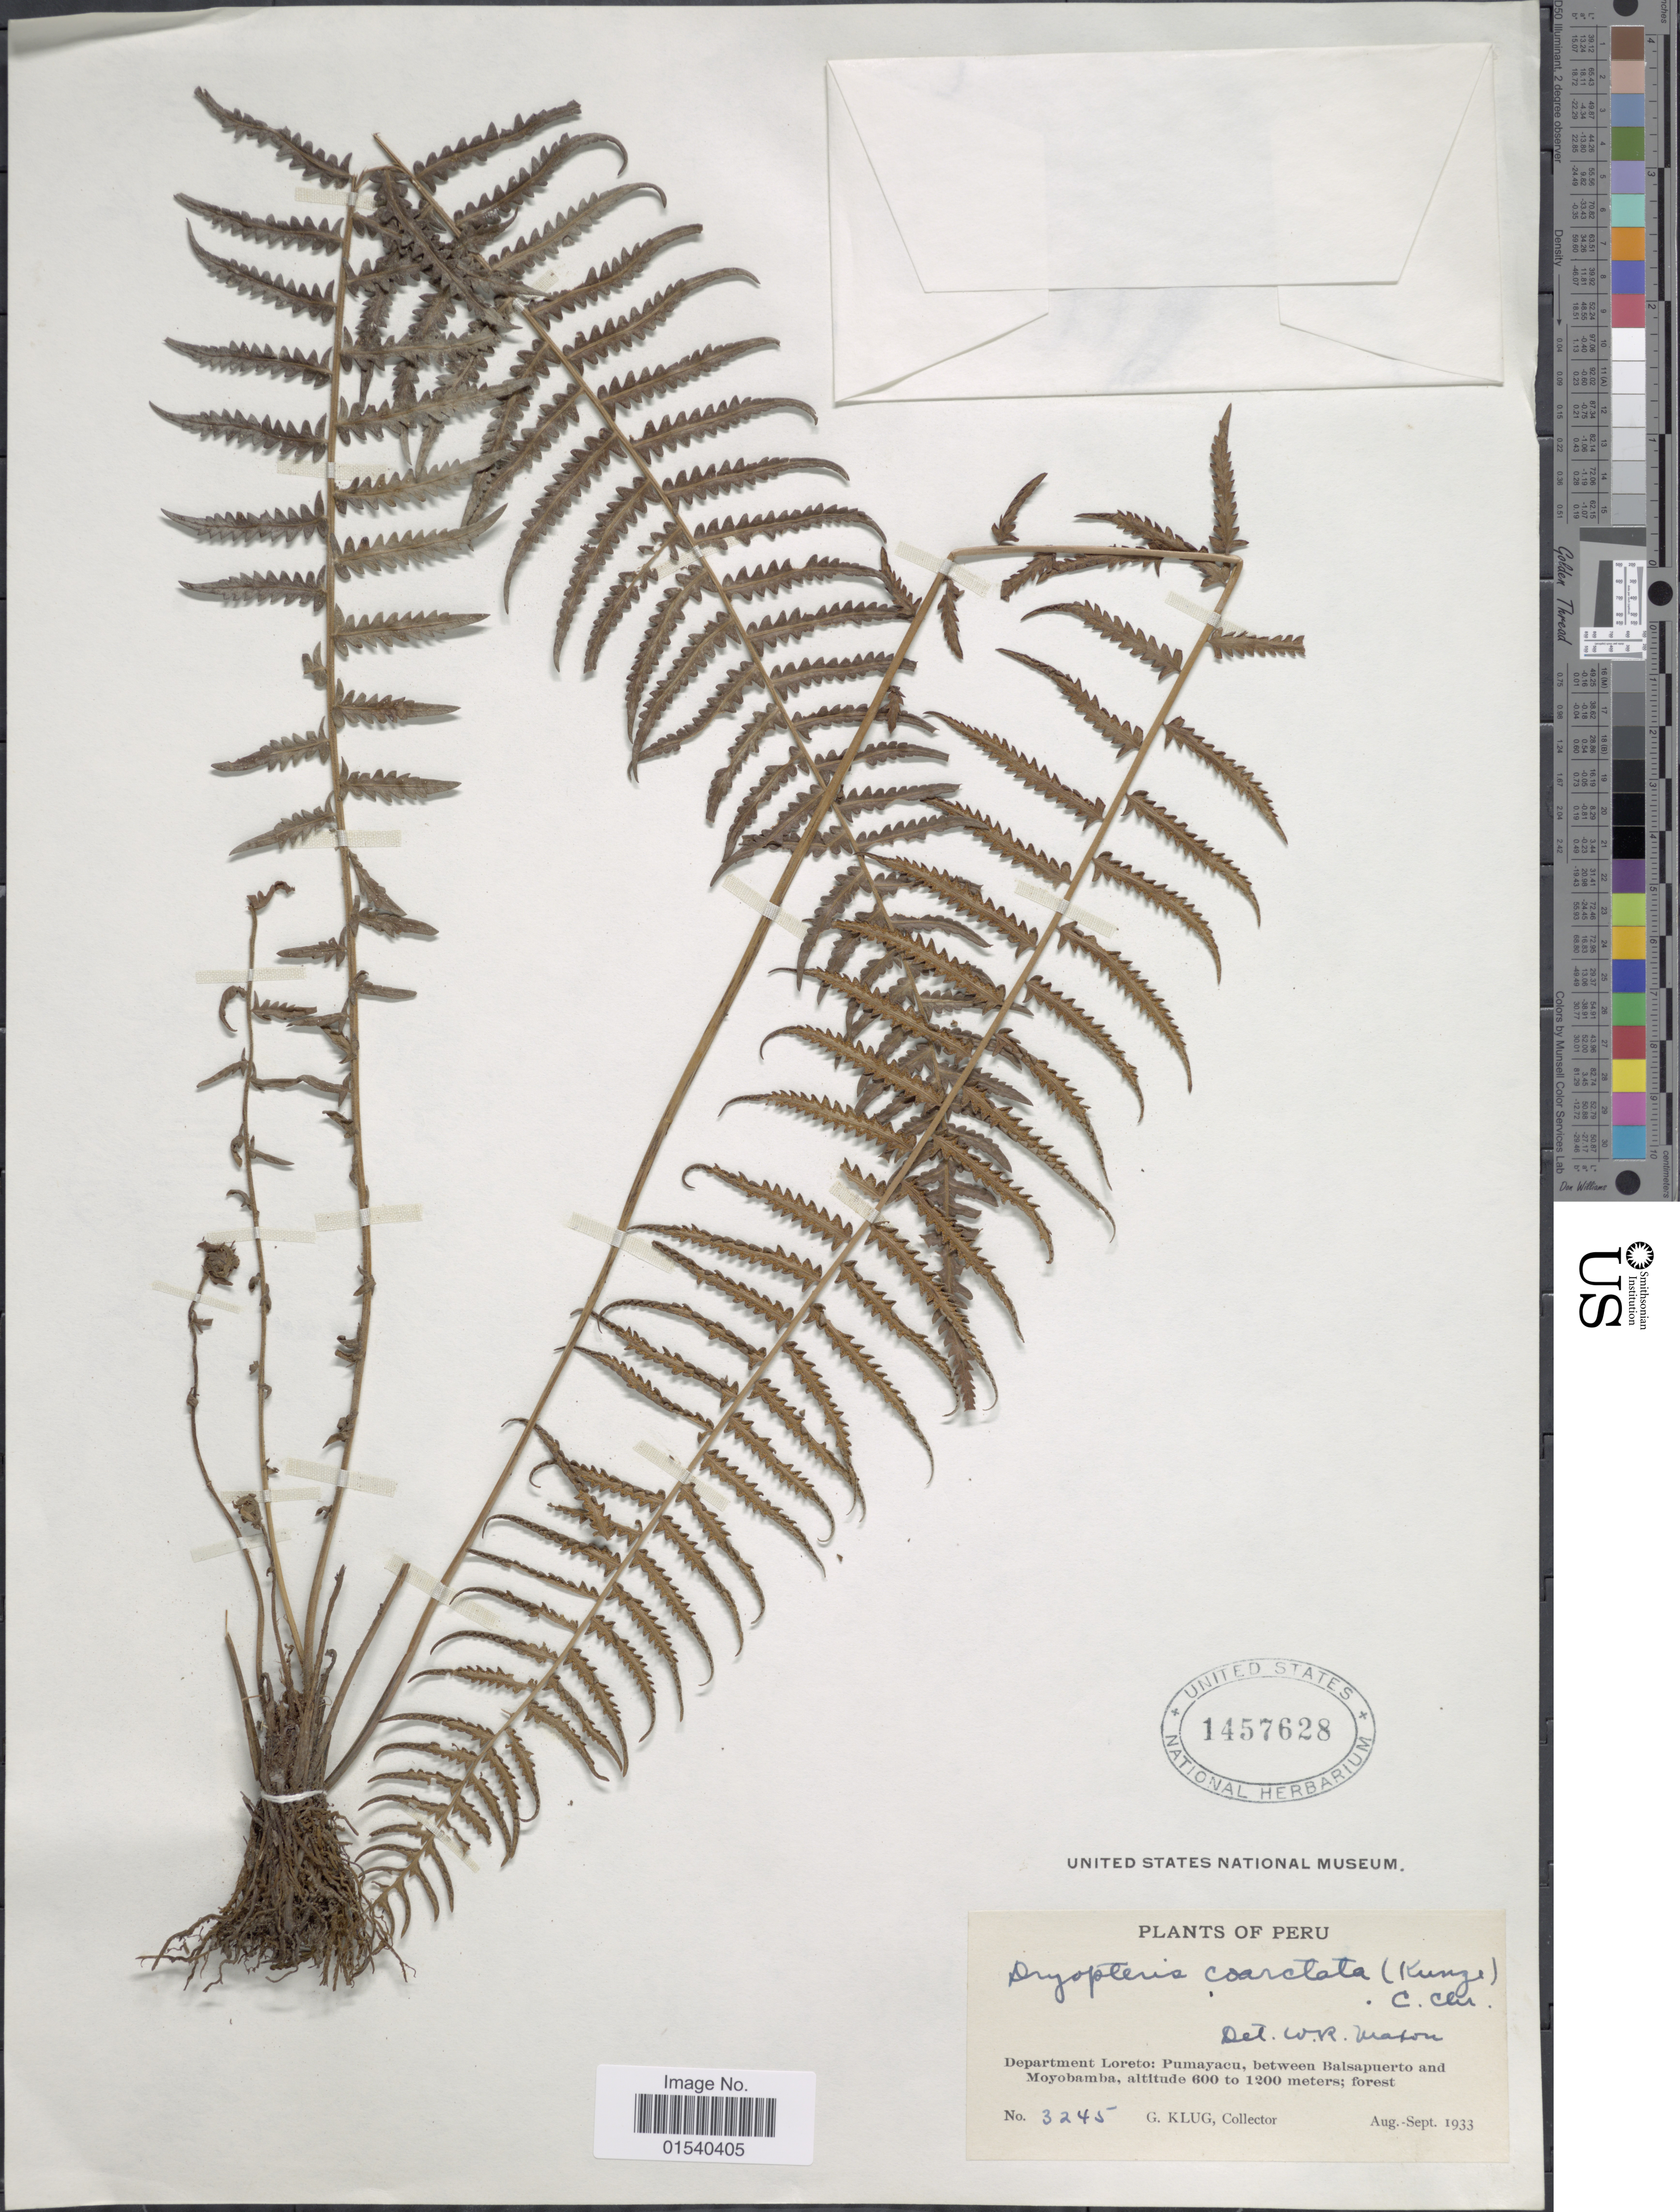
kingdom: Plantae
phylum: Tracheophyta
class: Polypodiopsida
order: Polypodiales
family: Thelypteridaceae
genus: Amauropelta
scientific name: Amauropelta opposita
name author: (Vahl) Pic. Serm.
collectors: G. Klug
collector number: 3245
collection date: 1933-08/1933-09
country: Peru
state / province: Loreto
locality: Department Loreto: Pumayacu, between Balsapuerto and Moyobamba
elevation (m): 600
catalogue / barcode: US 1457628